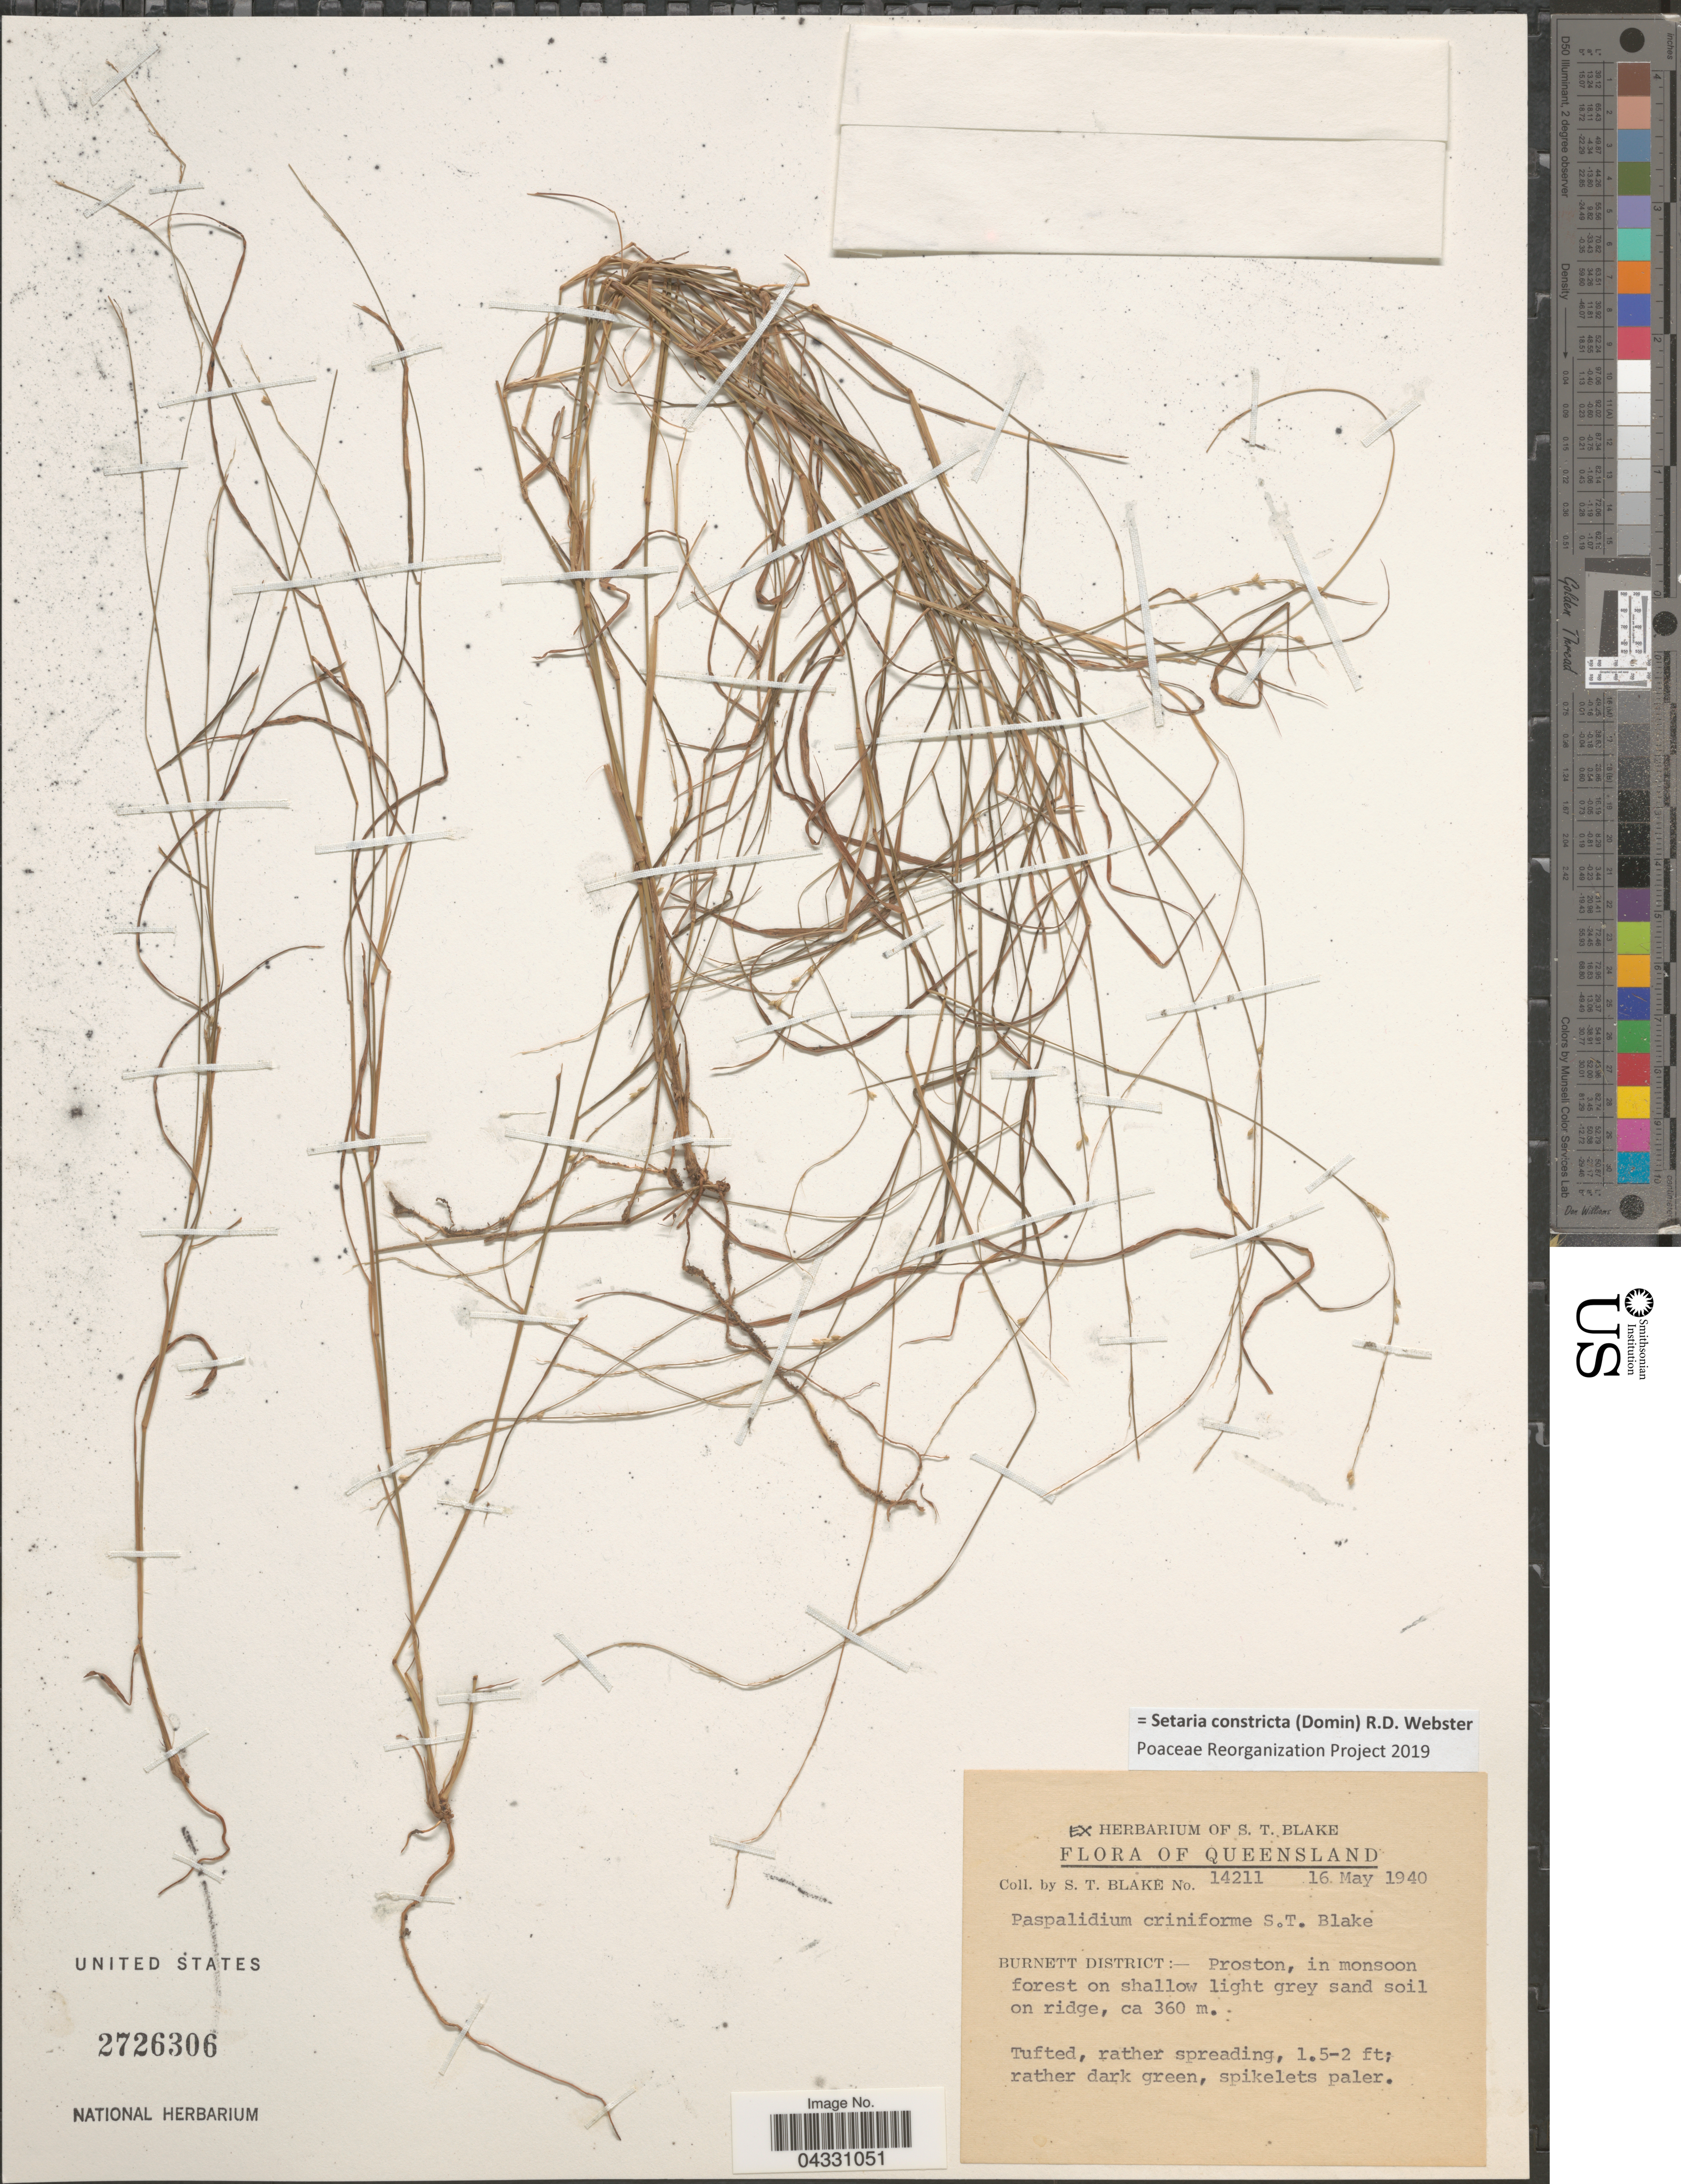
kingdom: Plantae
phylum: Tracheophyta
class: Liliopsida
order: Poales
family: Poaceae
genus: Setaria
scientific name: Setaria constricta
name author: (Domin) R.D. Webster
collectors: S. T. Blake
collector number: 14211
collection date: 1940-05-16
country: Australia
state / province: Queensland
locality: Burnett District:- Proston.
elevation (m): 360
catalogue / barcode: US 2726306